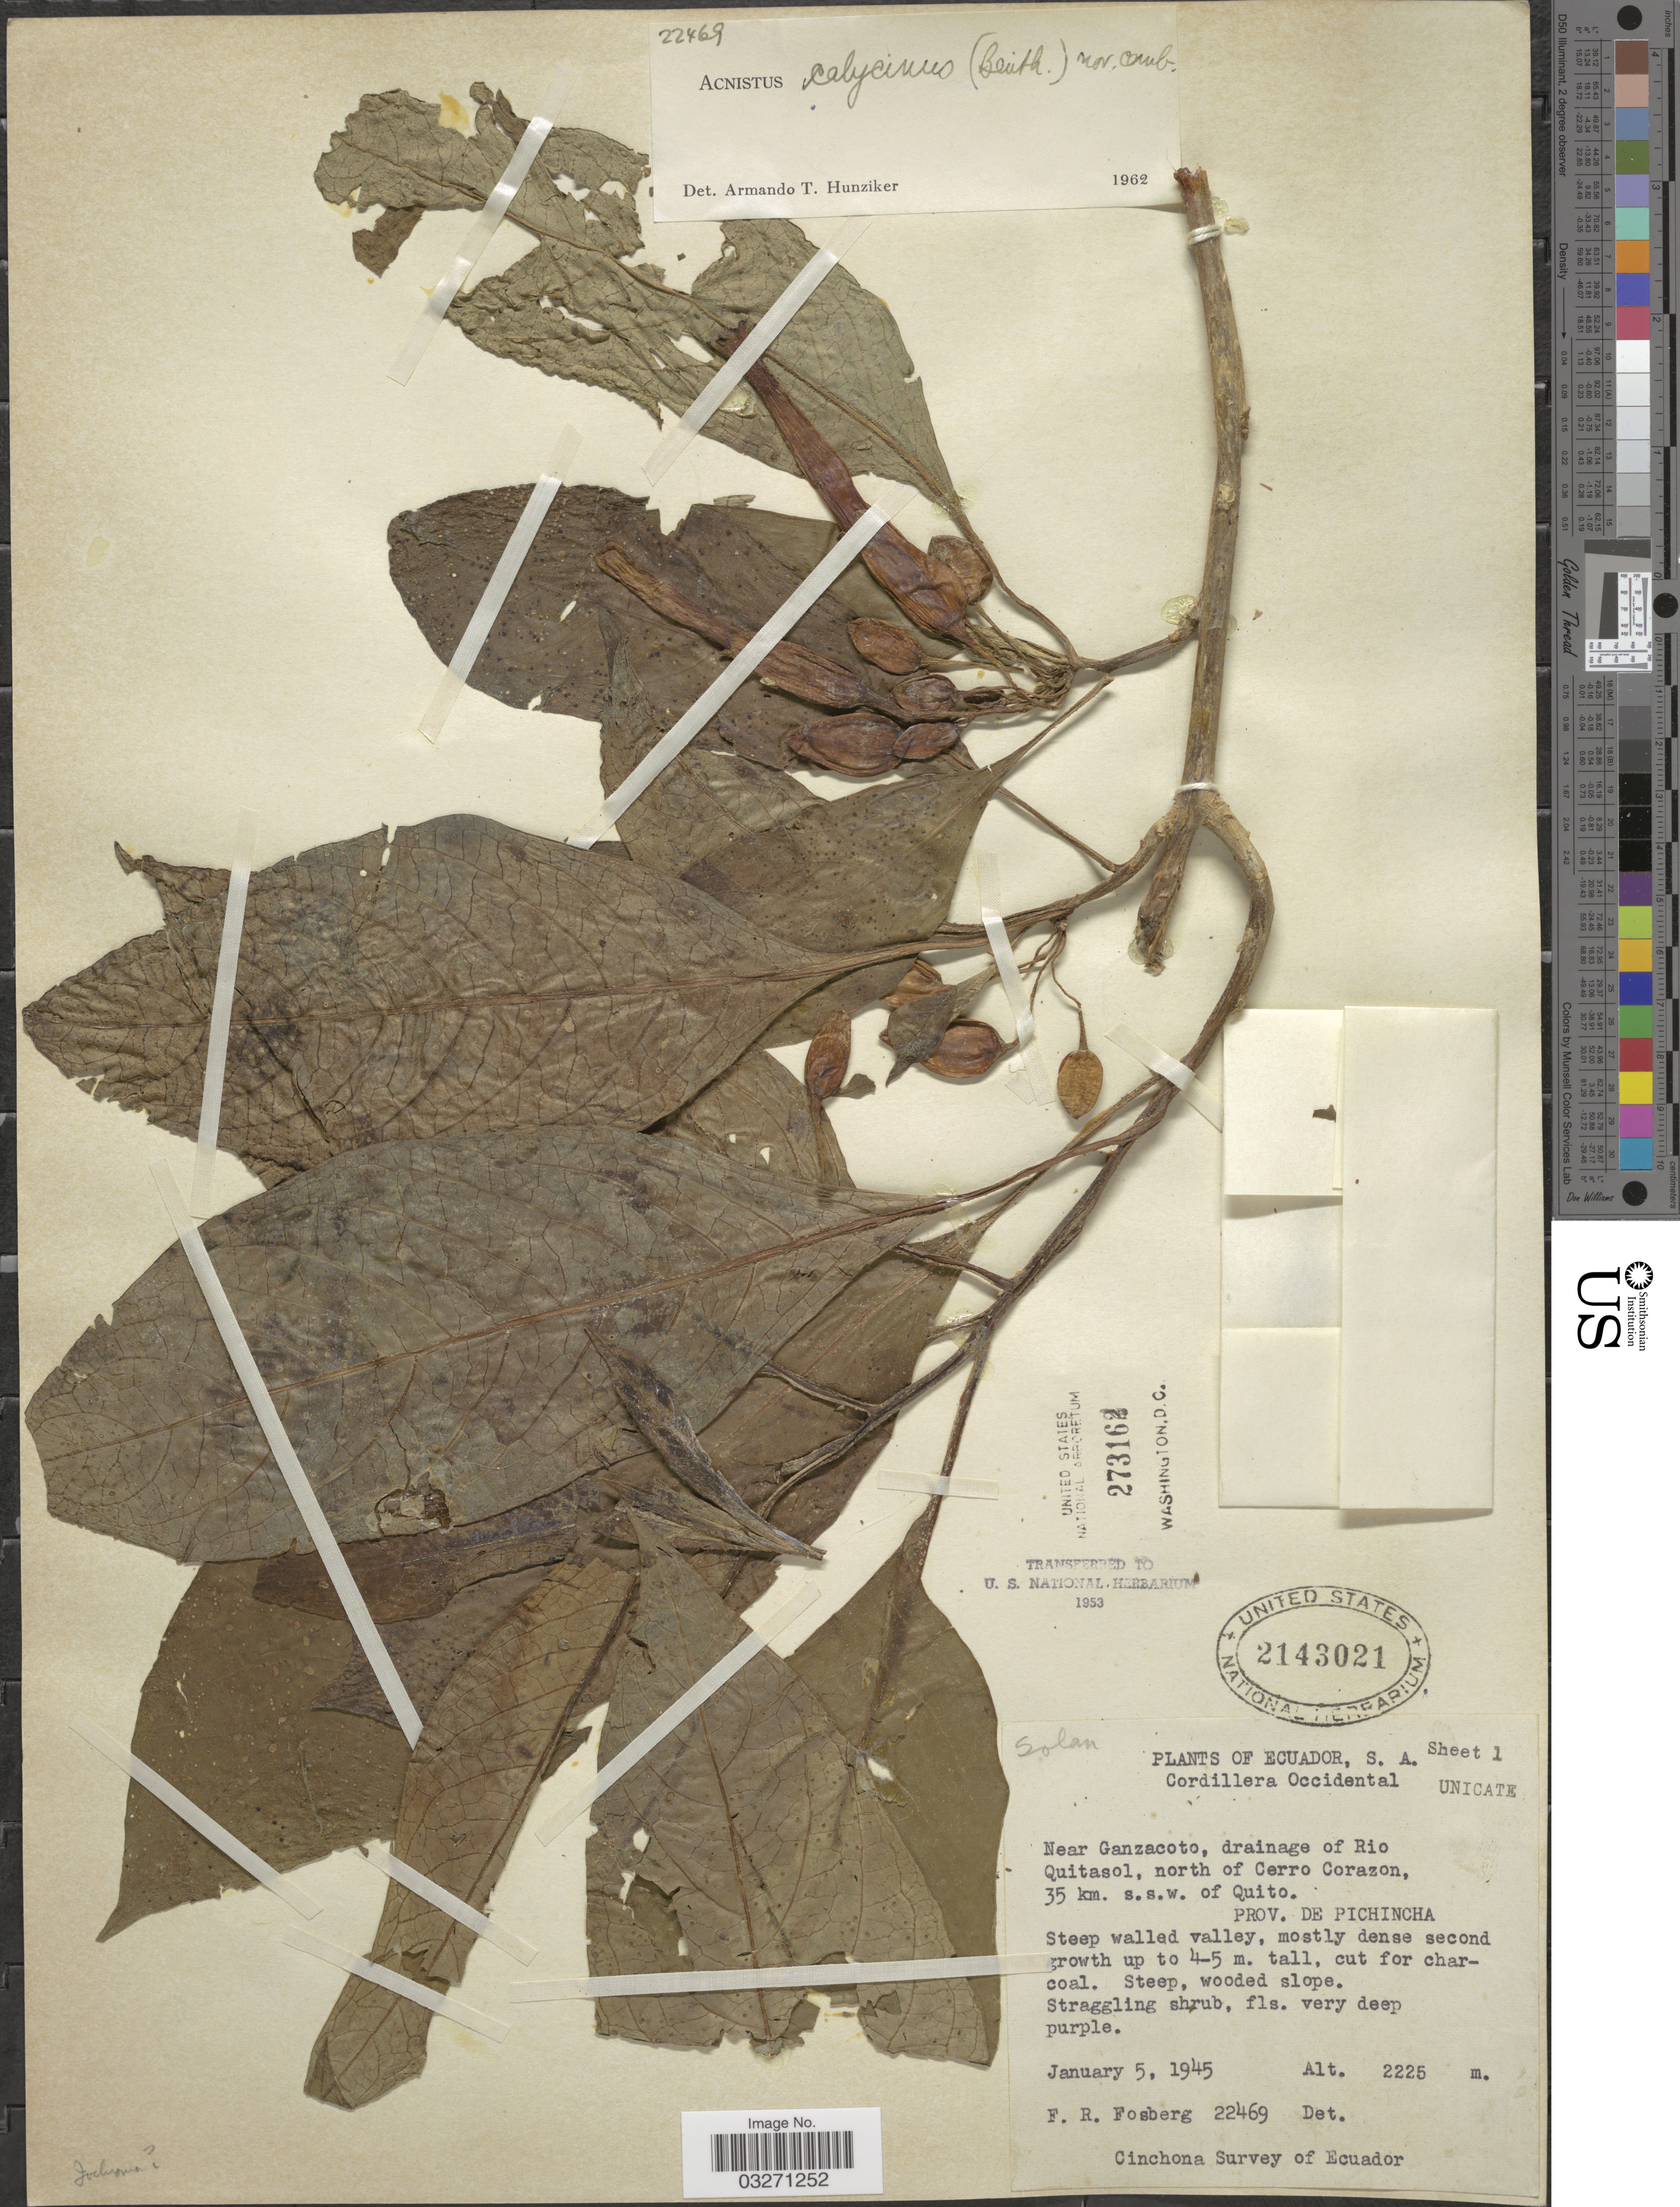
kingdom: Plantae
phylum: Tracheophyta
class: Magnoliopsida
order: Solanales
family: Solanaceae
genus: Iochroma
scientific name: Iochroma calycina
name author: Benth.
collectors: F. R. Fosberg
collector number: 22469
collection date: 1945-01-05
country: Ecuador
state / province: Pichincha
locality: Cordillera Occidental, Near Ganzacoto, drainage of Rio Quitasol, north of Cerro Corazon, 35 km. s.s.w. of Quito.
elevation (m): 2225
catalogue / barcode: US 2143021